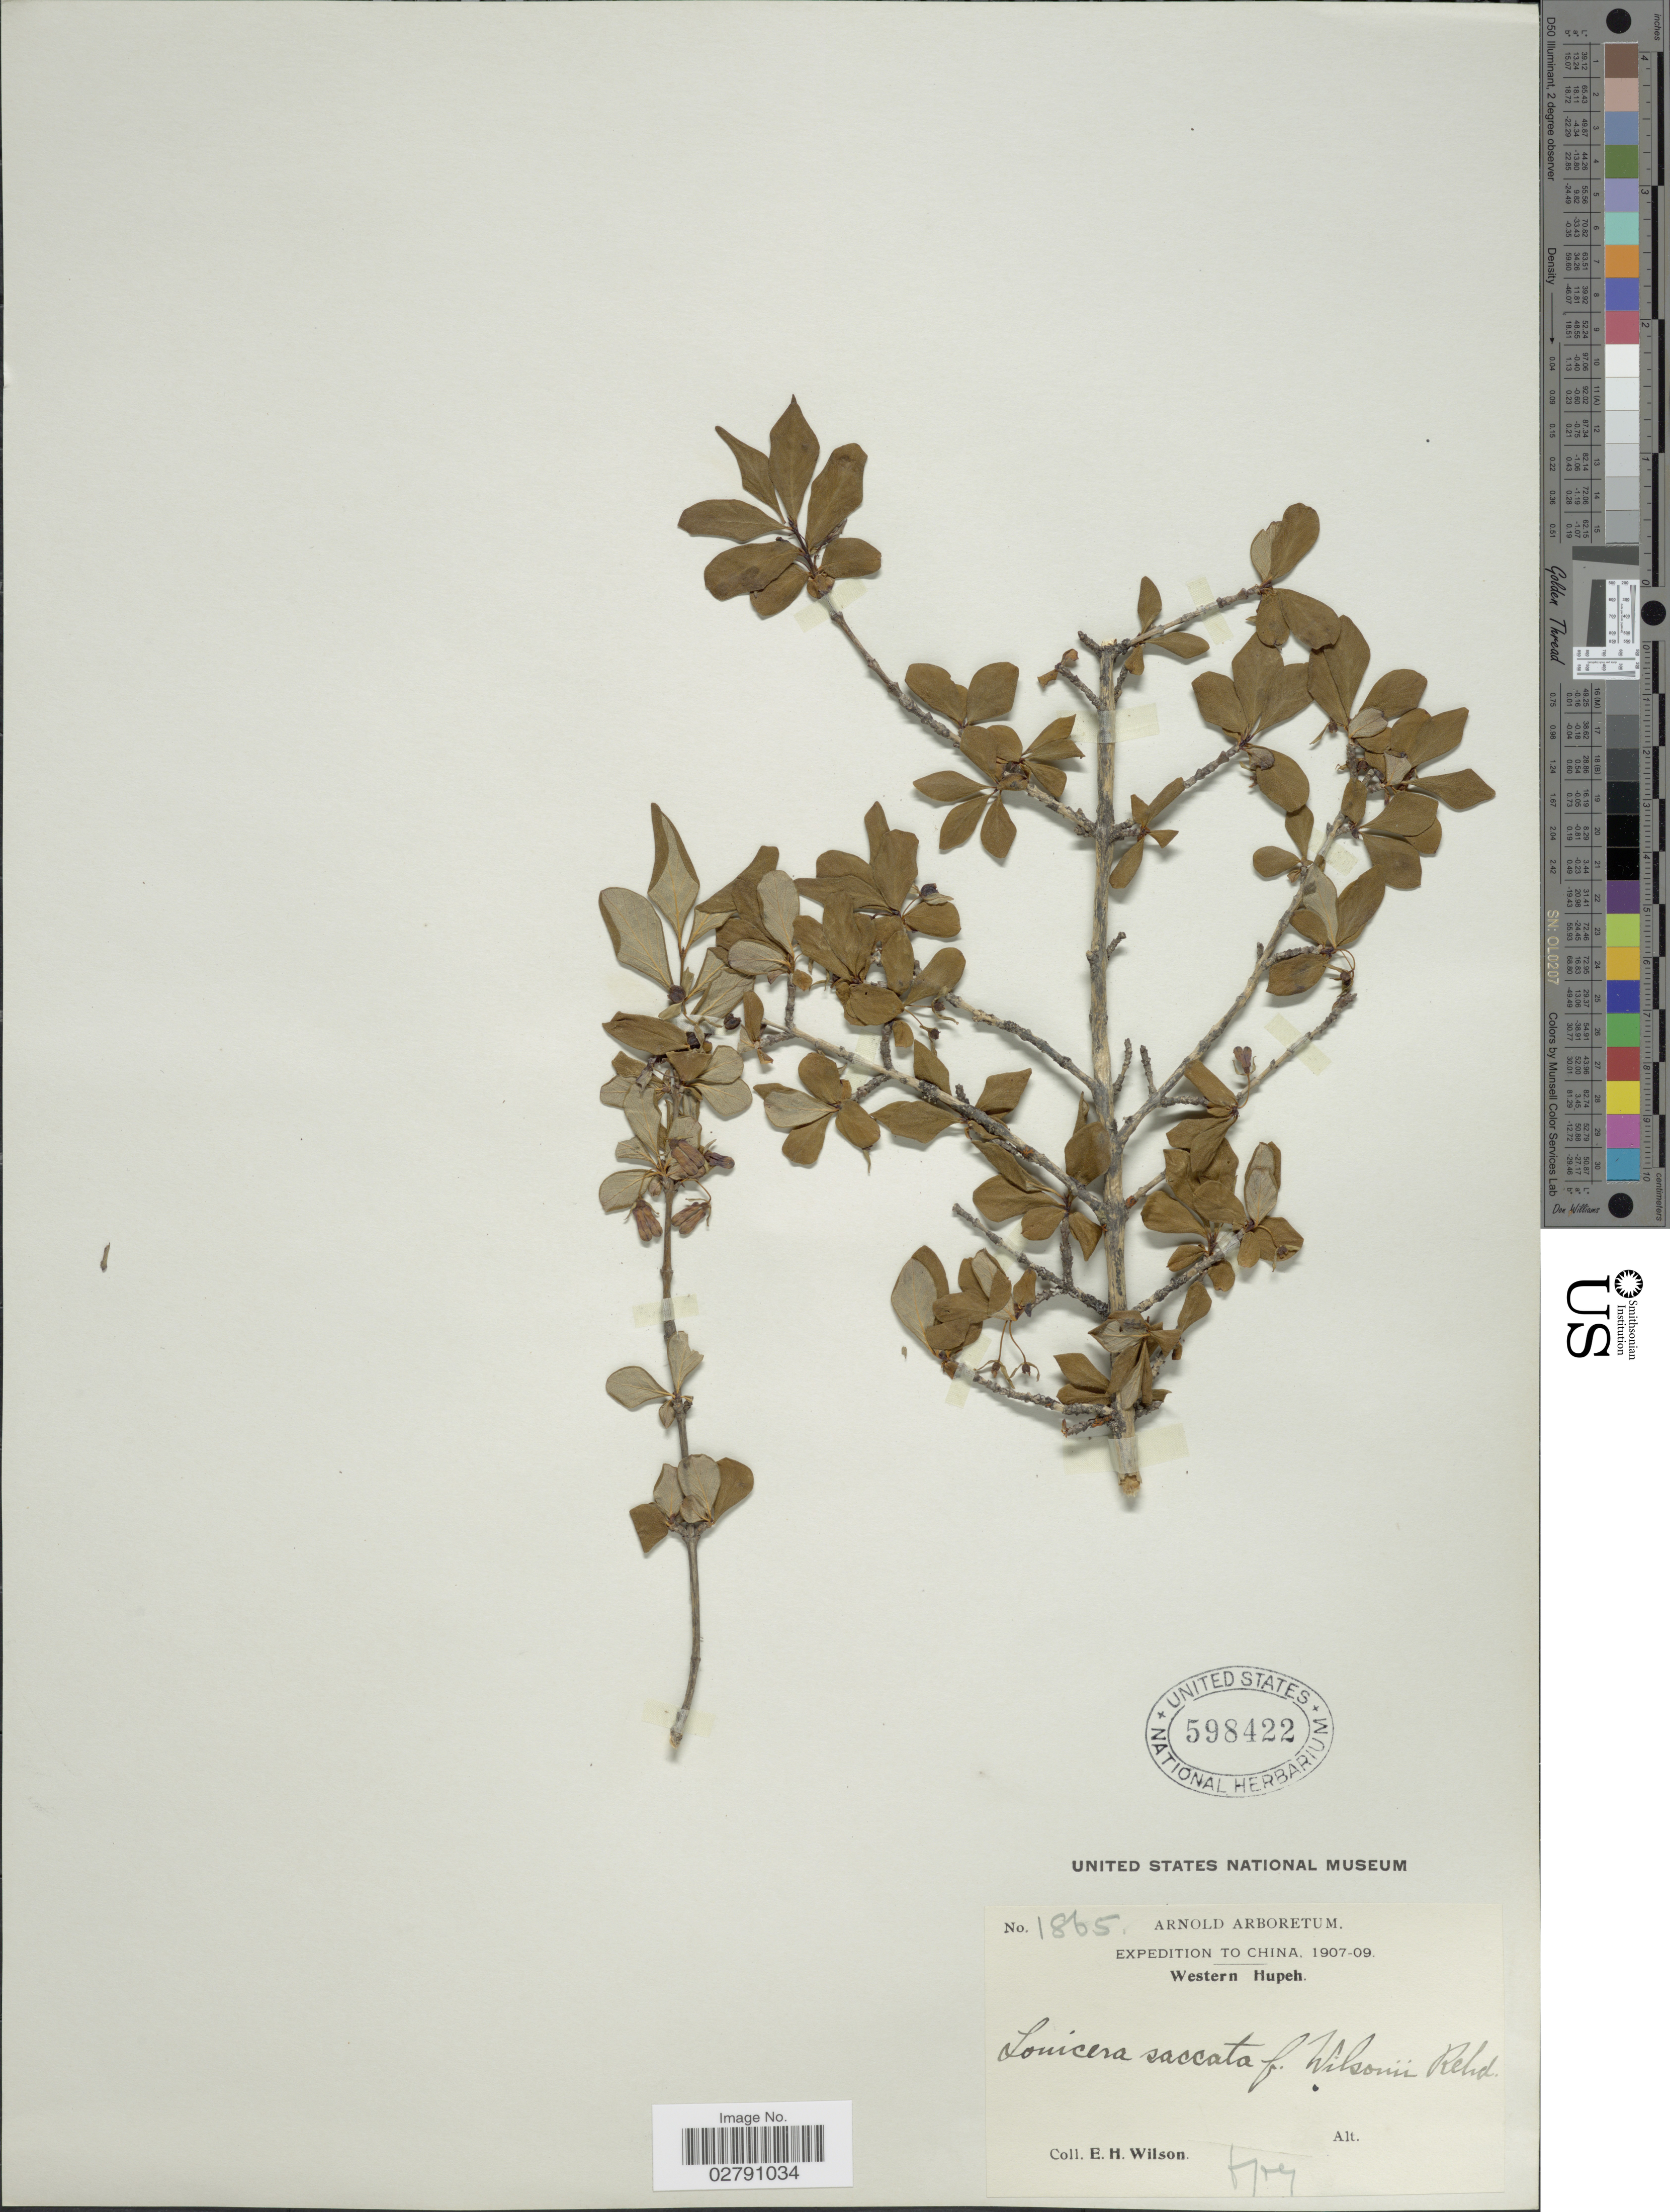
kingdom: Plantae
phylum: Tracheophyta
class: Magnoliopsida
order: Dipsacales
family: Caprifoliaceae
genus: Lonicera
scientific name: Lonicera saccata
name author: Rehder in Sarg.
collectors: E. Wilson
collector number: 1865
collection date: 1907-06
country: China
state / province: Hubei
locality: Western Hupeh.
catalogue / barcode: US 598422